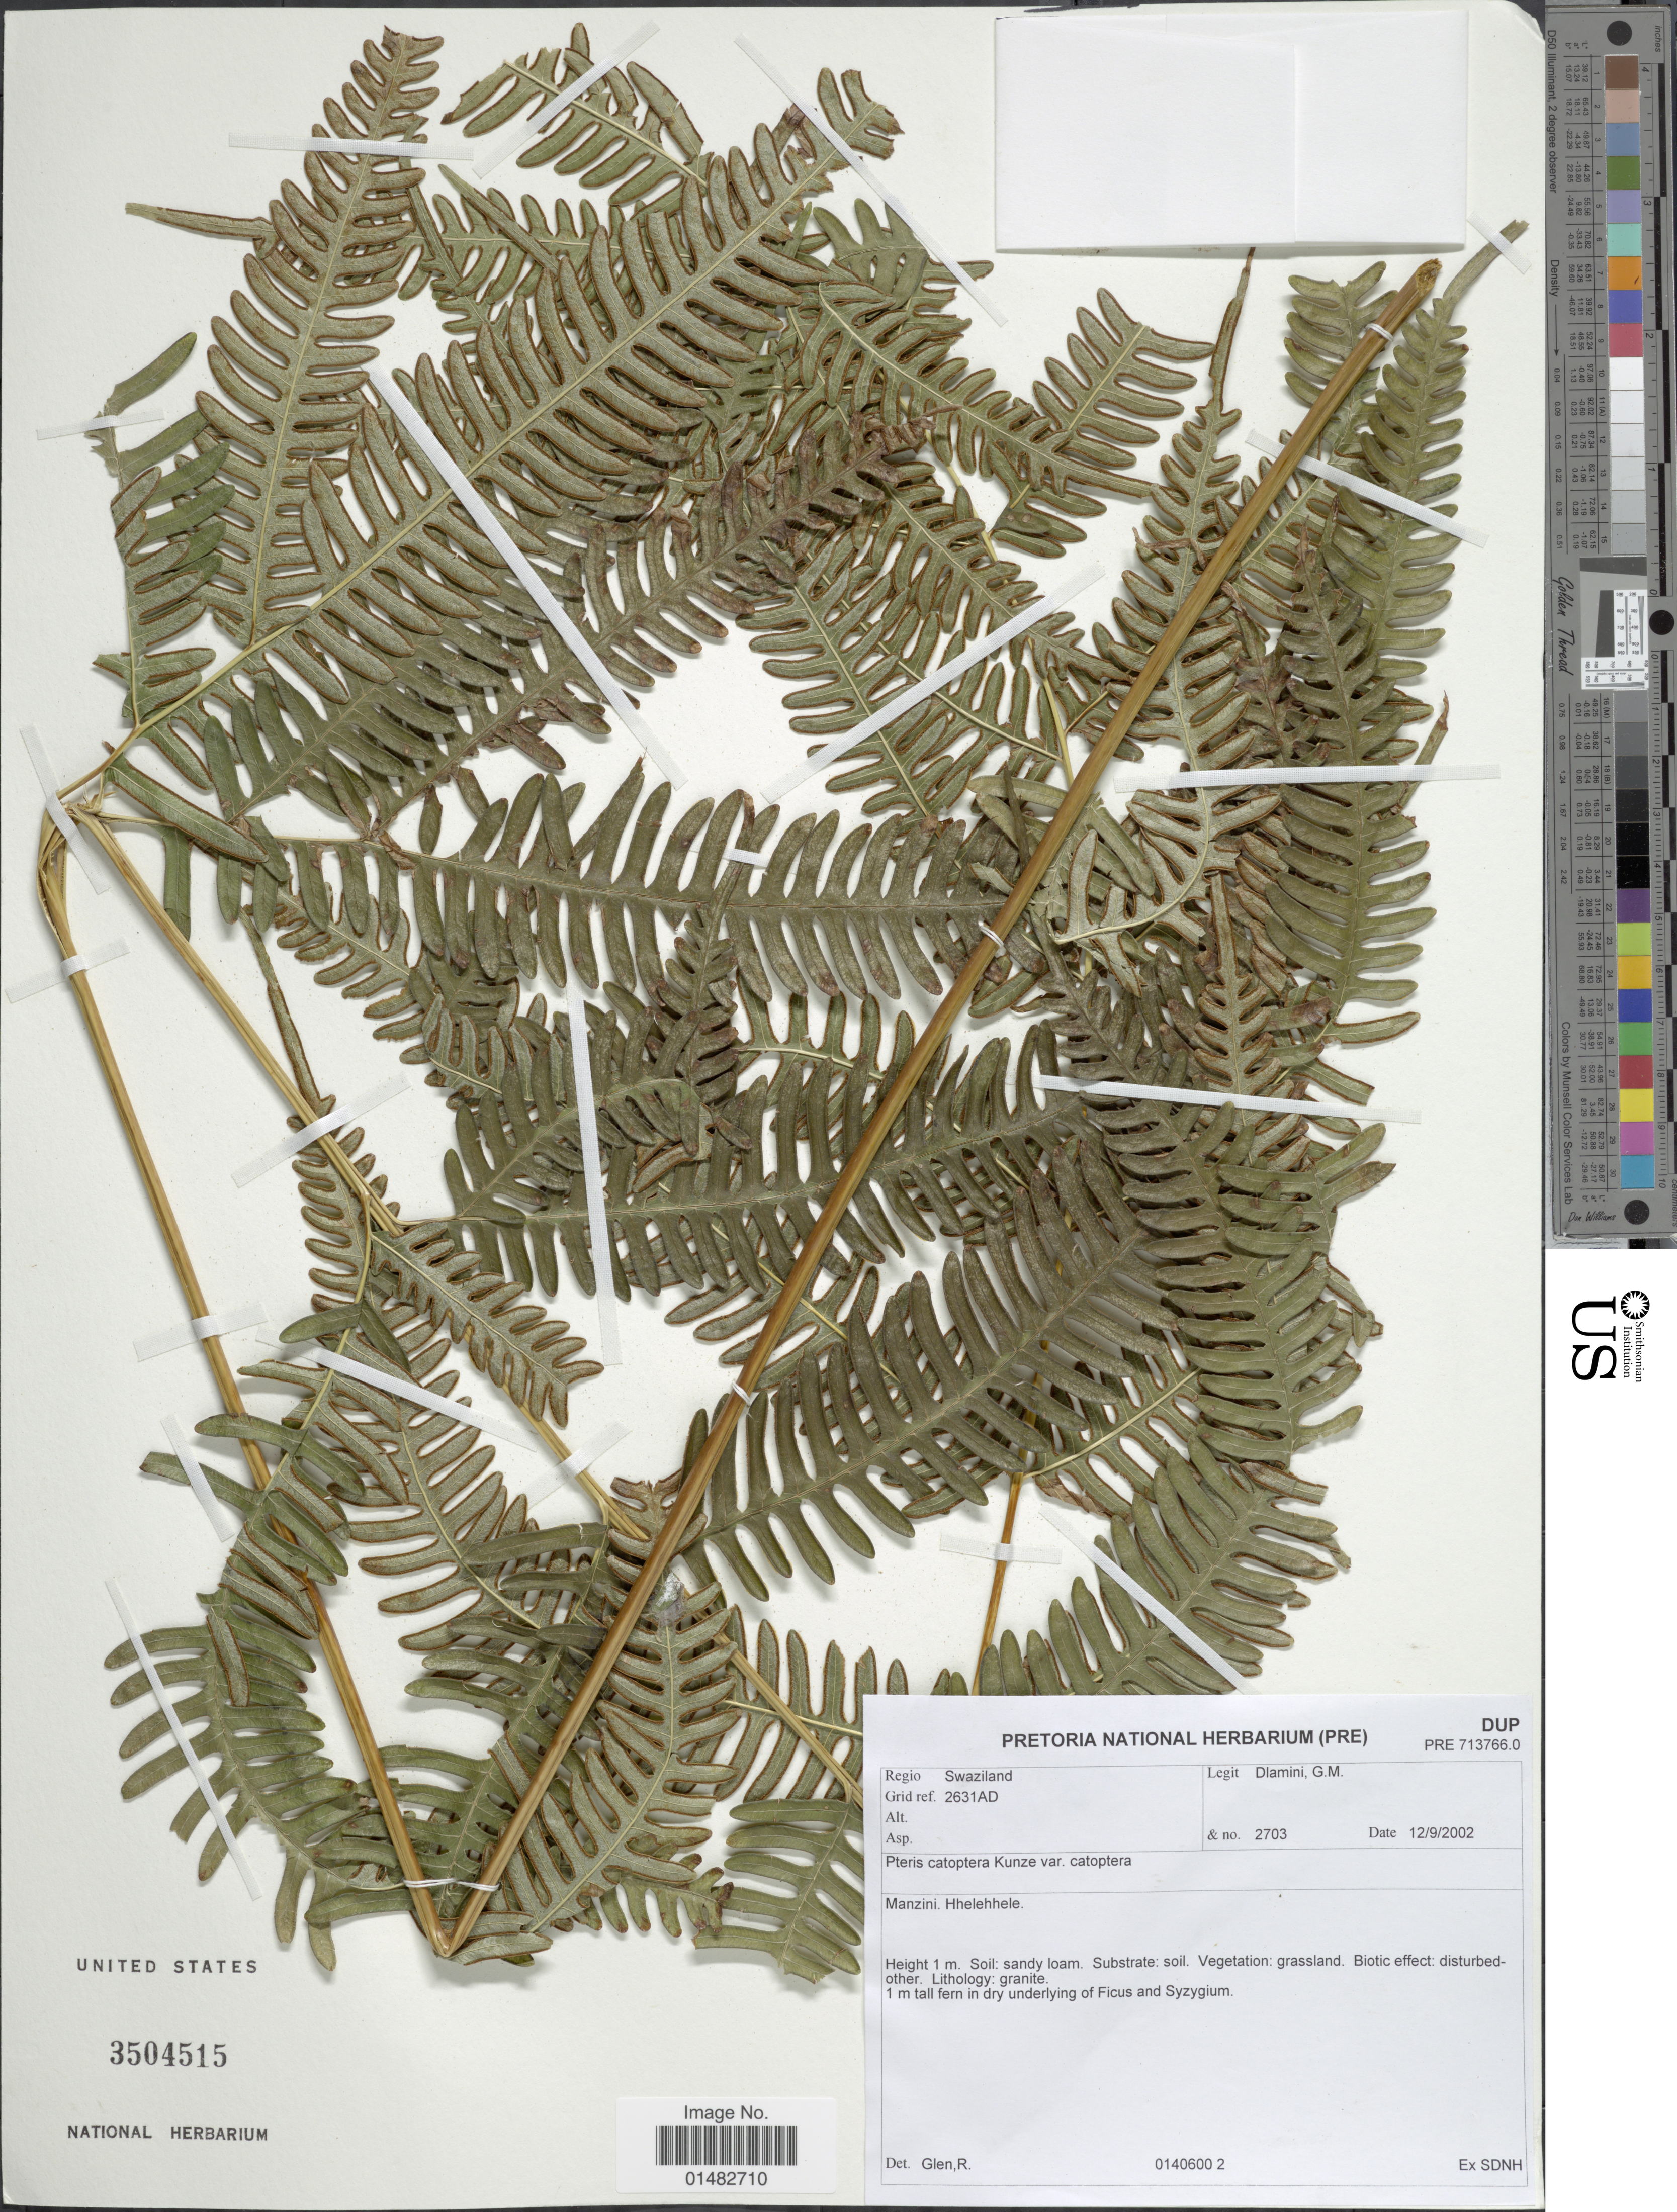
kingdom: Plantae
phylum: Tracheophyta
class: Polypodiopsida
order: Polypodiales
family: Pteridaceae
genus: Pteris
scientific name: Pteris catoptera var. catoptera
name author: Kunze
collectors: G. Dlamini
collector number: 2703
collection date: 2002-09-12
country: Eswatini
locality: Regio Swaziland, Manzini, Hhelehhele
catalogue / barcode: US 504515